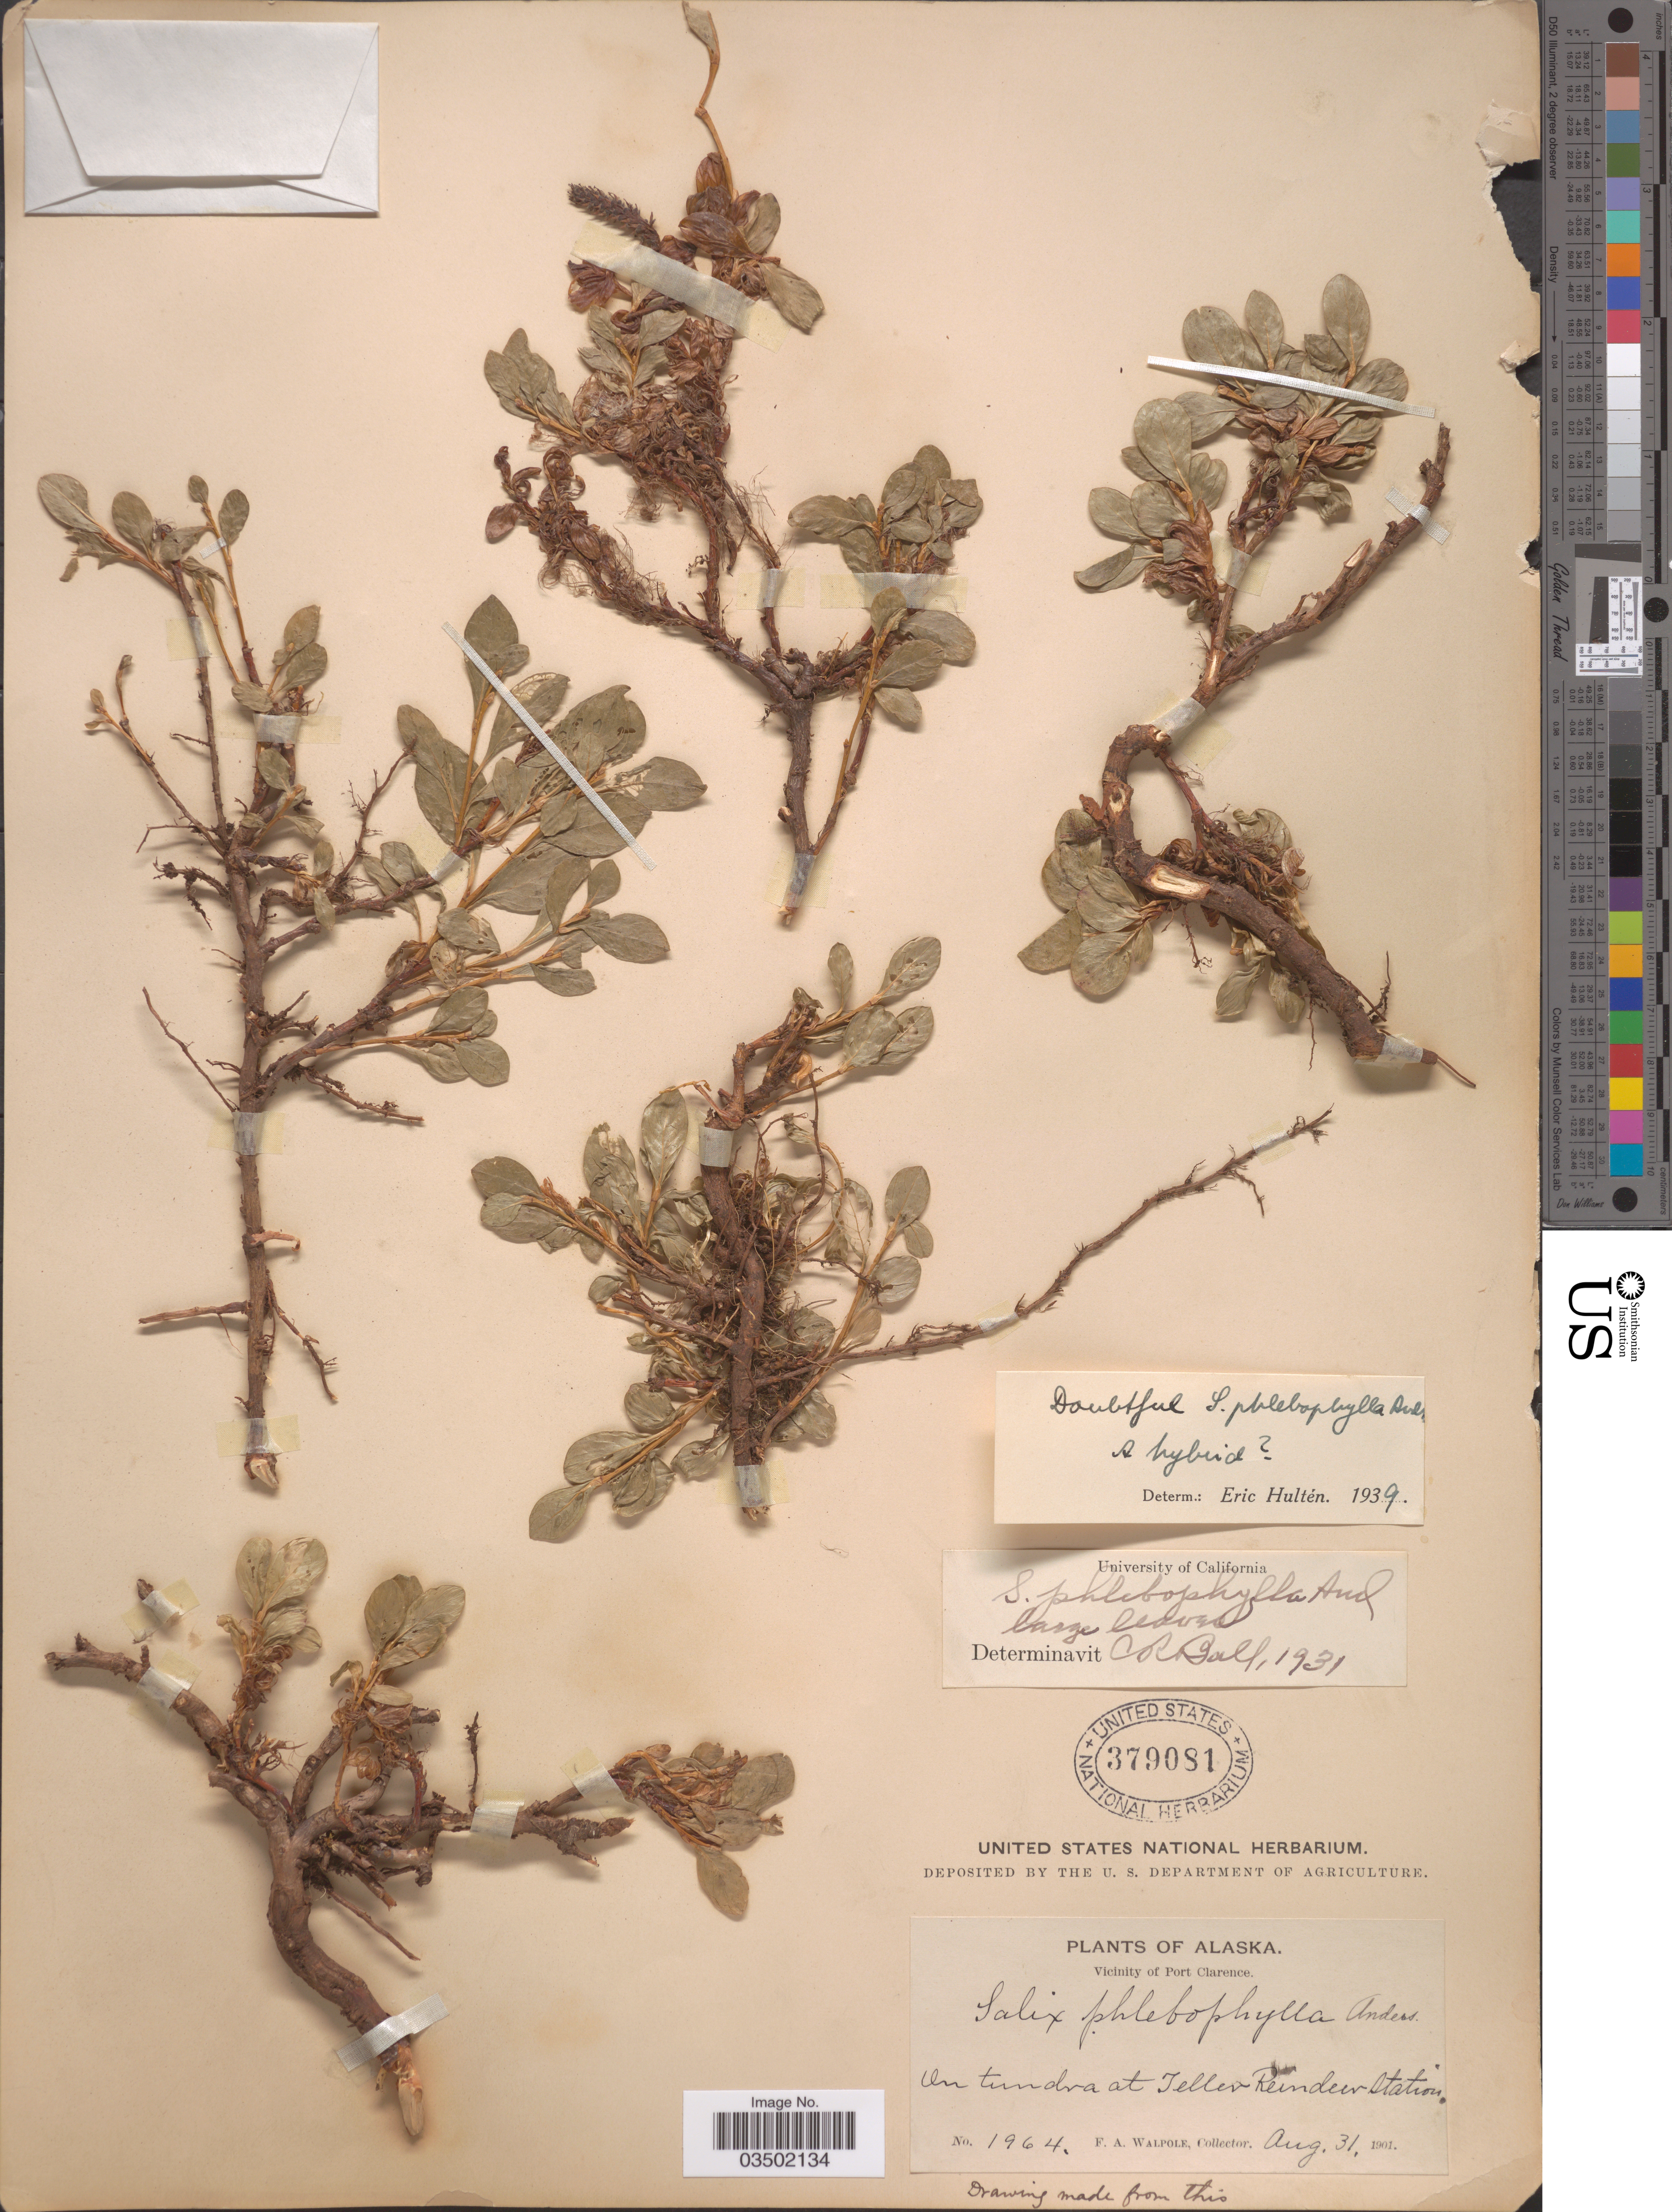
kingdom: Plantae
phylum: Tracheophyta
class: Magnoliopsida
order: Malpighiales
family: Salicaceae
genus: Salix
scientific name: Salix phlebophylla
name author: Andersson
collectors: F. Walpole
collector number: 1964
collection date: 1901-08-31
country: United States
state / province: Alaska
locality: Vicinity of Port Clarence. On tundra at Tellev Reindeer Station.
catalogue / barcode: US 379081